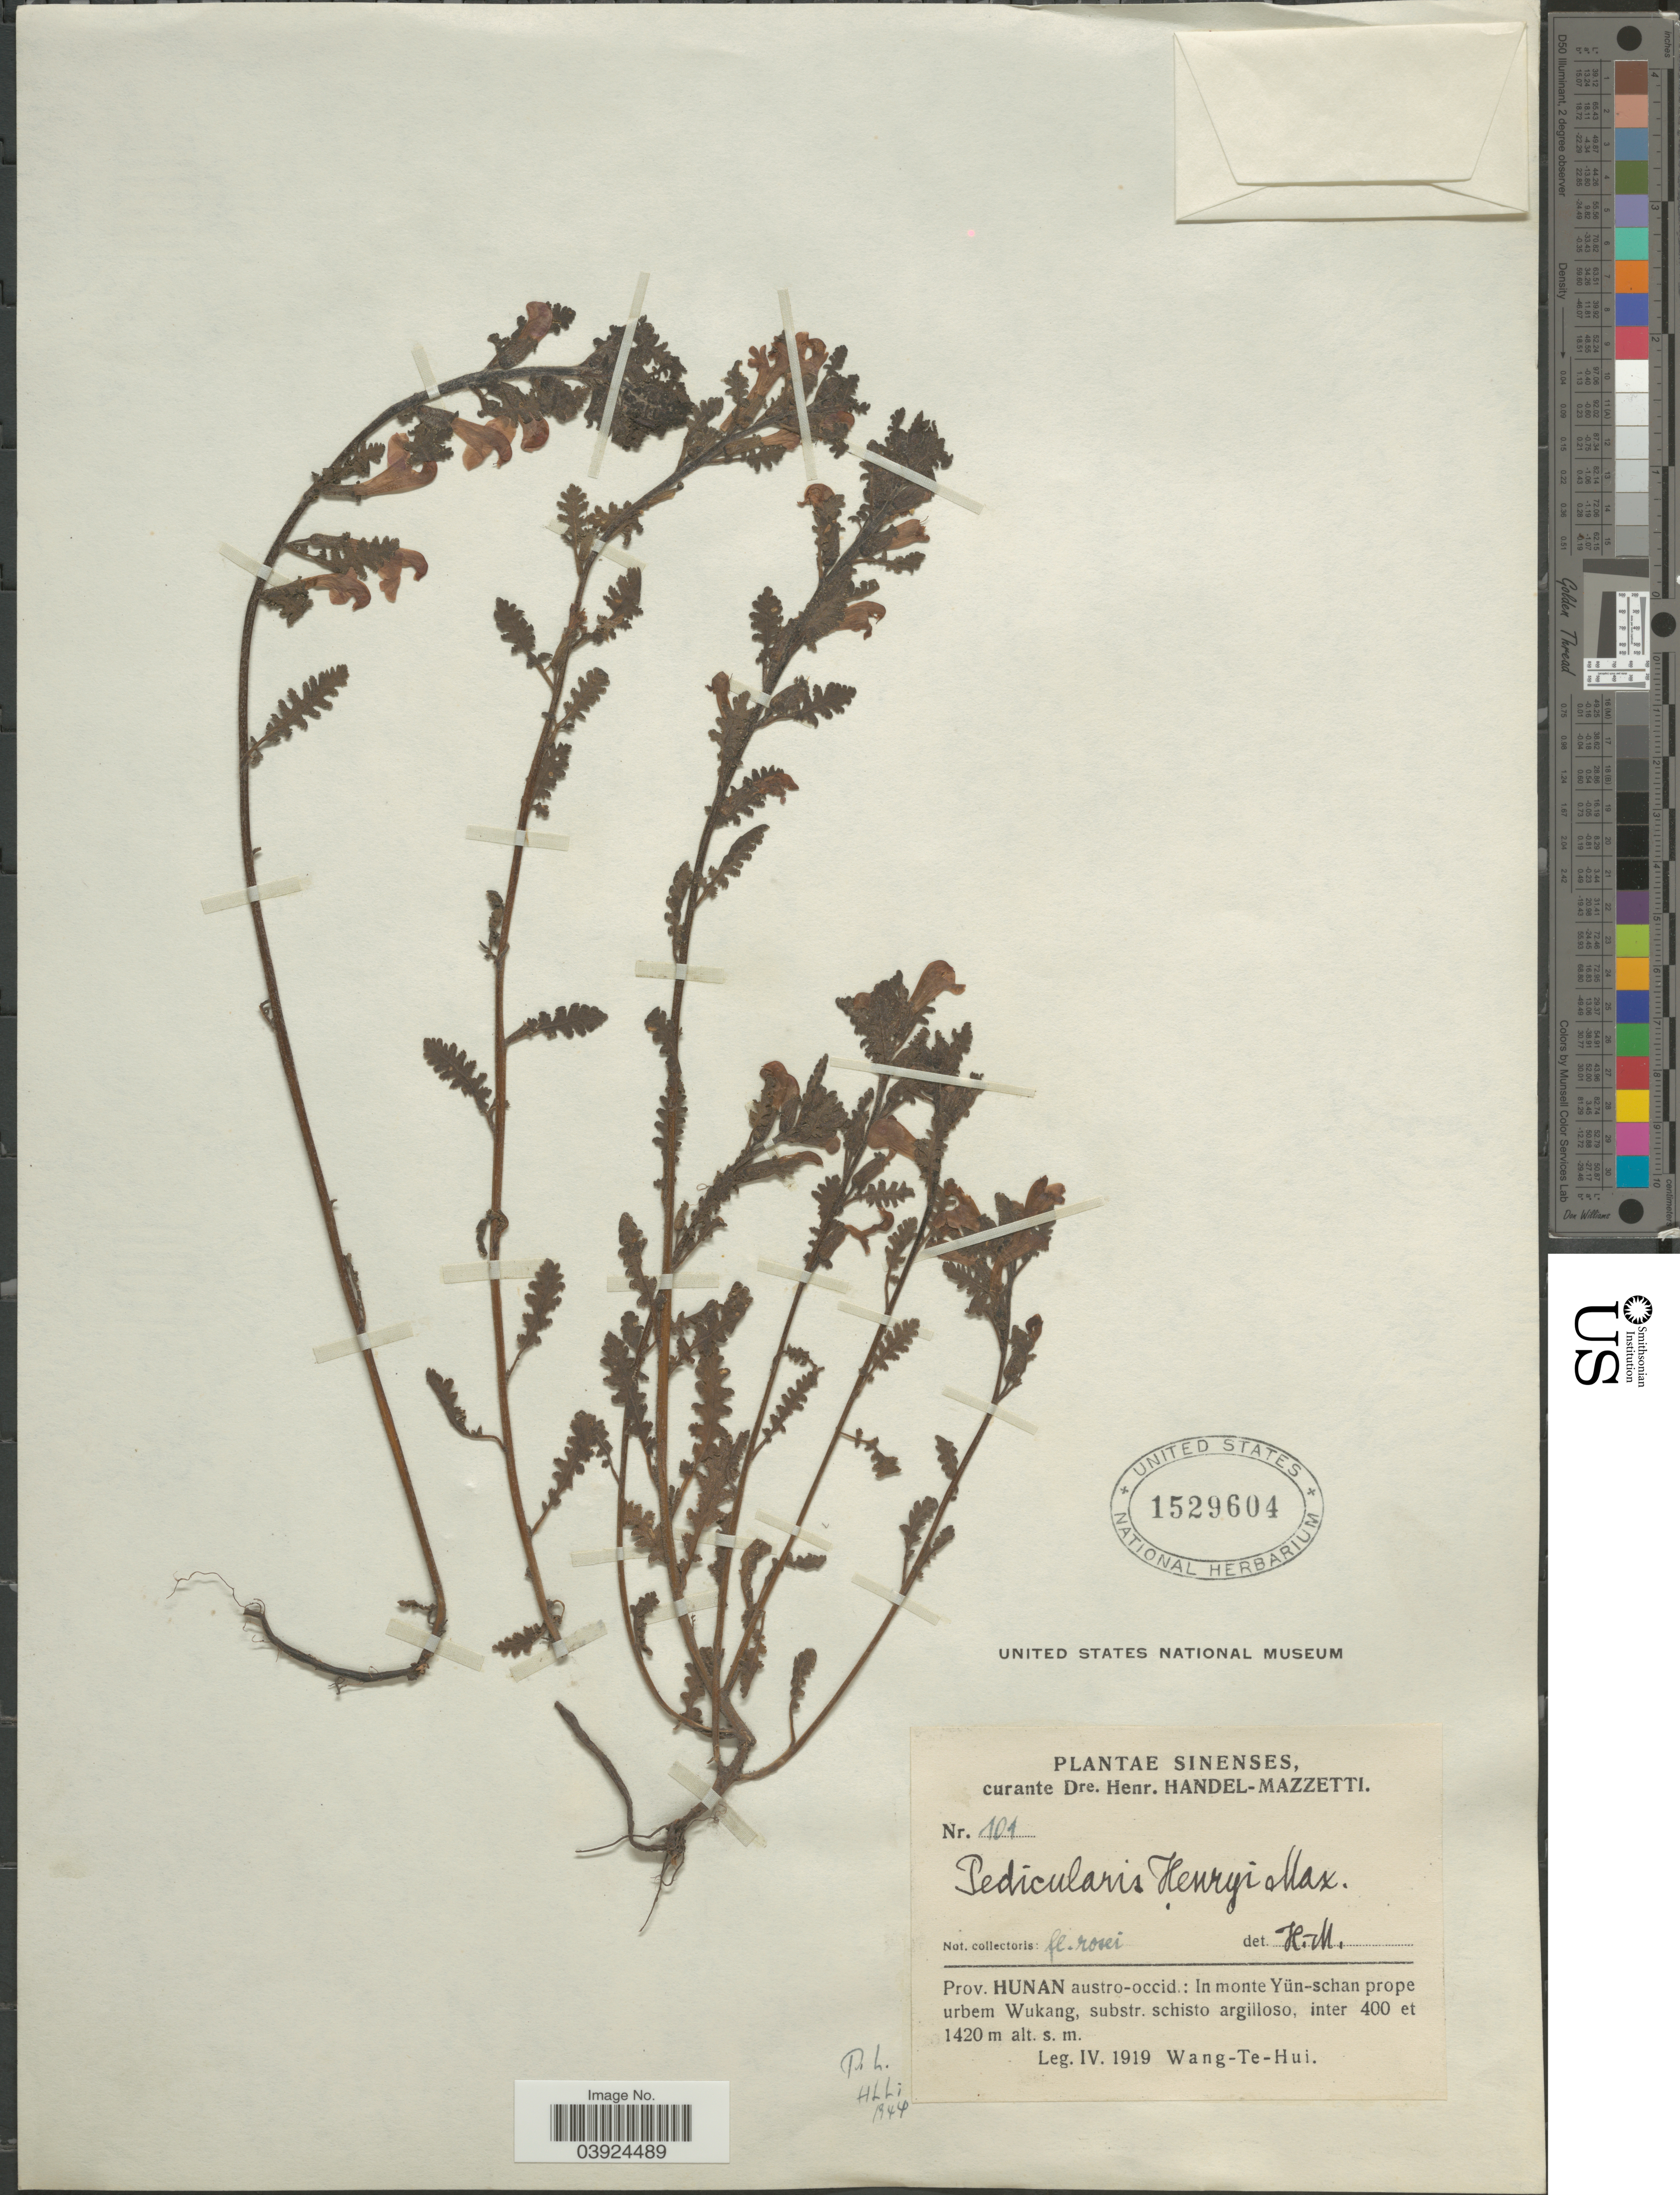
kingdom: Plantae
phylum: Tracheophyta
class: Magnoliopsida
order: Lamiales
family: Orobanchaceae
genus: Pedicularis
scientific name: Pedicularis henryi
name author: Maxim.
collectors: T. H. Wang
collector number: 104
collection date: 1919-04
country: China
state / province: Hunan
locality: Prov. Hunan austro-occid.: In monte Yün-schan prope urbem Wukang, substr. schisto argilloso.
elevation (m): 400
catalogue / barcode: US 1529604